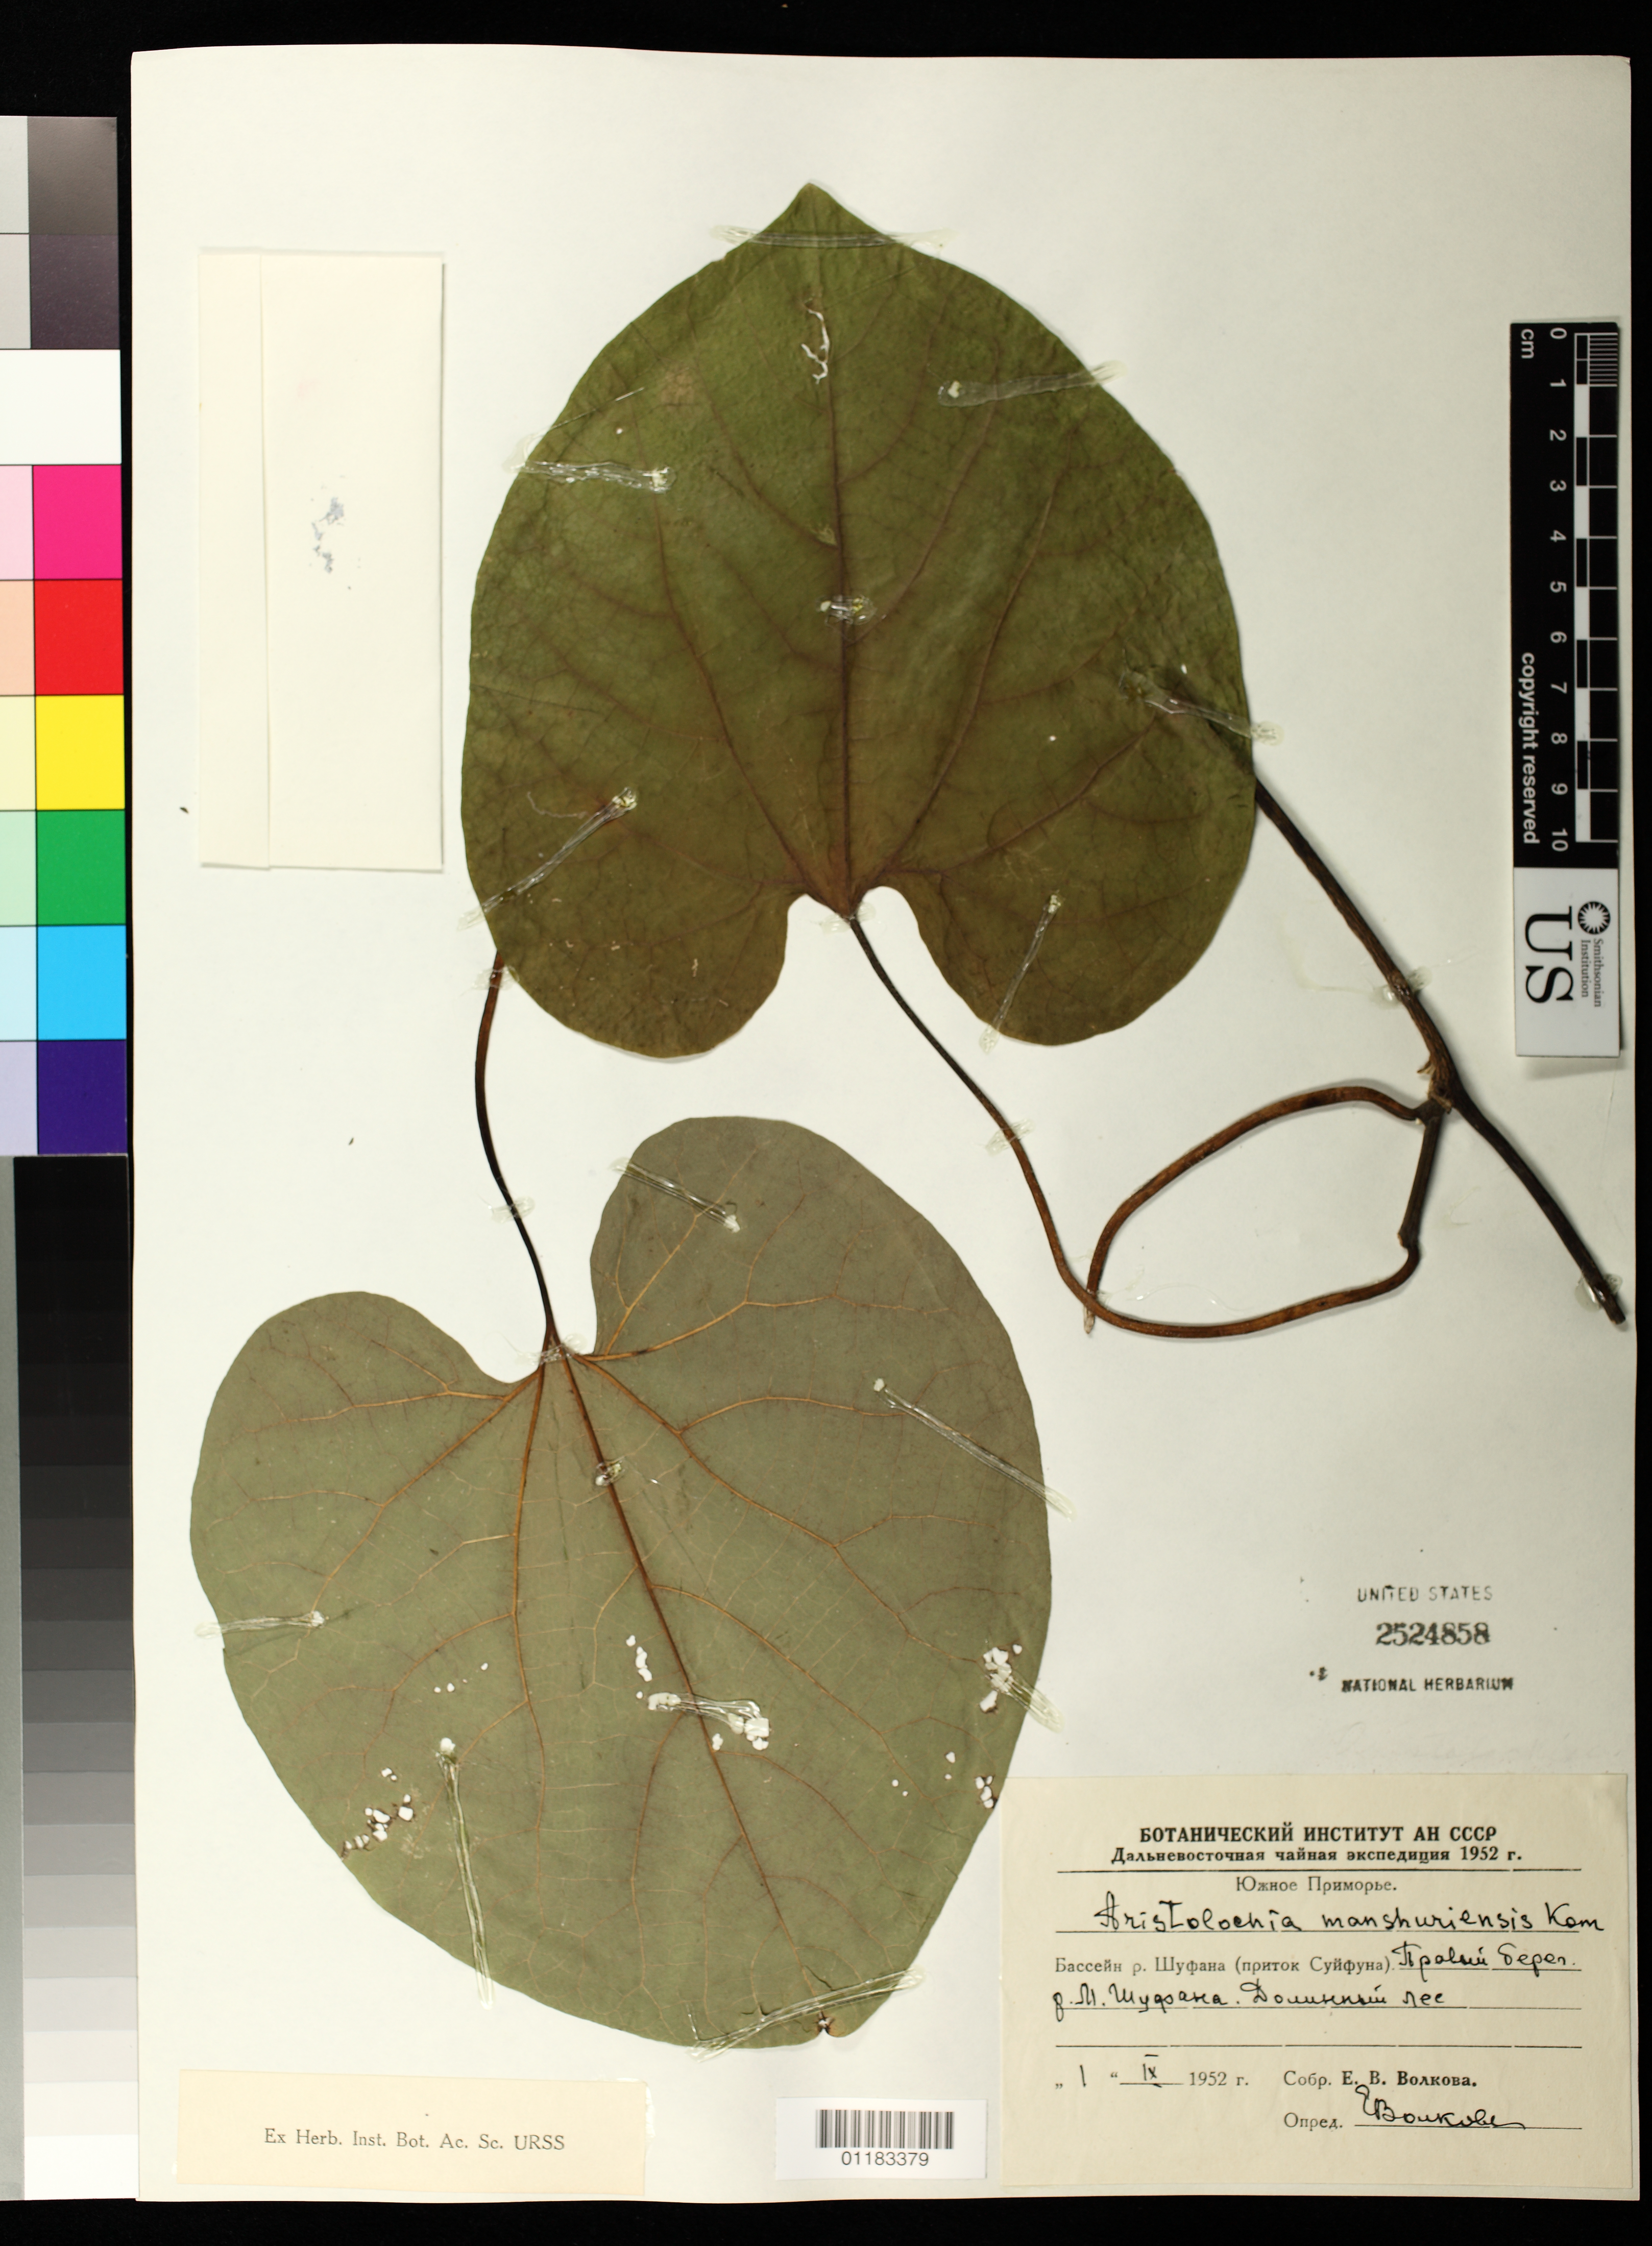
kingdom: Plantae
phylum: Tracheophyta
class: Magnoliopsida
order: Piperales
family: Aristolochiaceae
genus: Aristolochia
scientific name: Aristolochia manshuriensis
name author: Kom.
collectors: E. V. Volkova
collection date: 1952-09-01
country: Russian Federation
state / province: Primorsky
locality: Right shore of Malaya Shufana River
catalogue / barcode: US 2524858